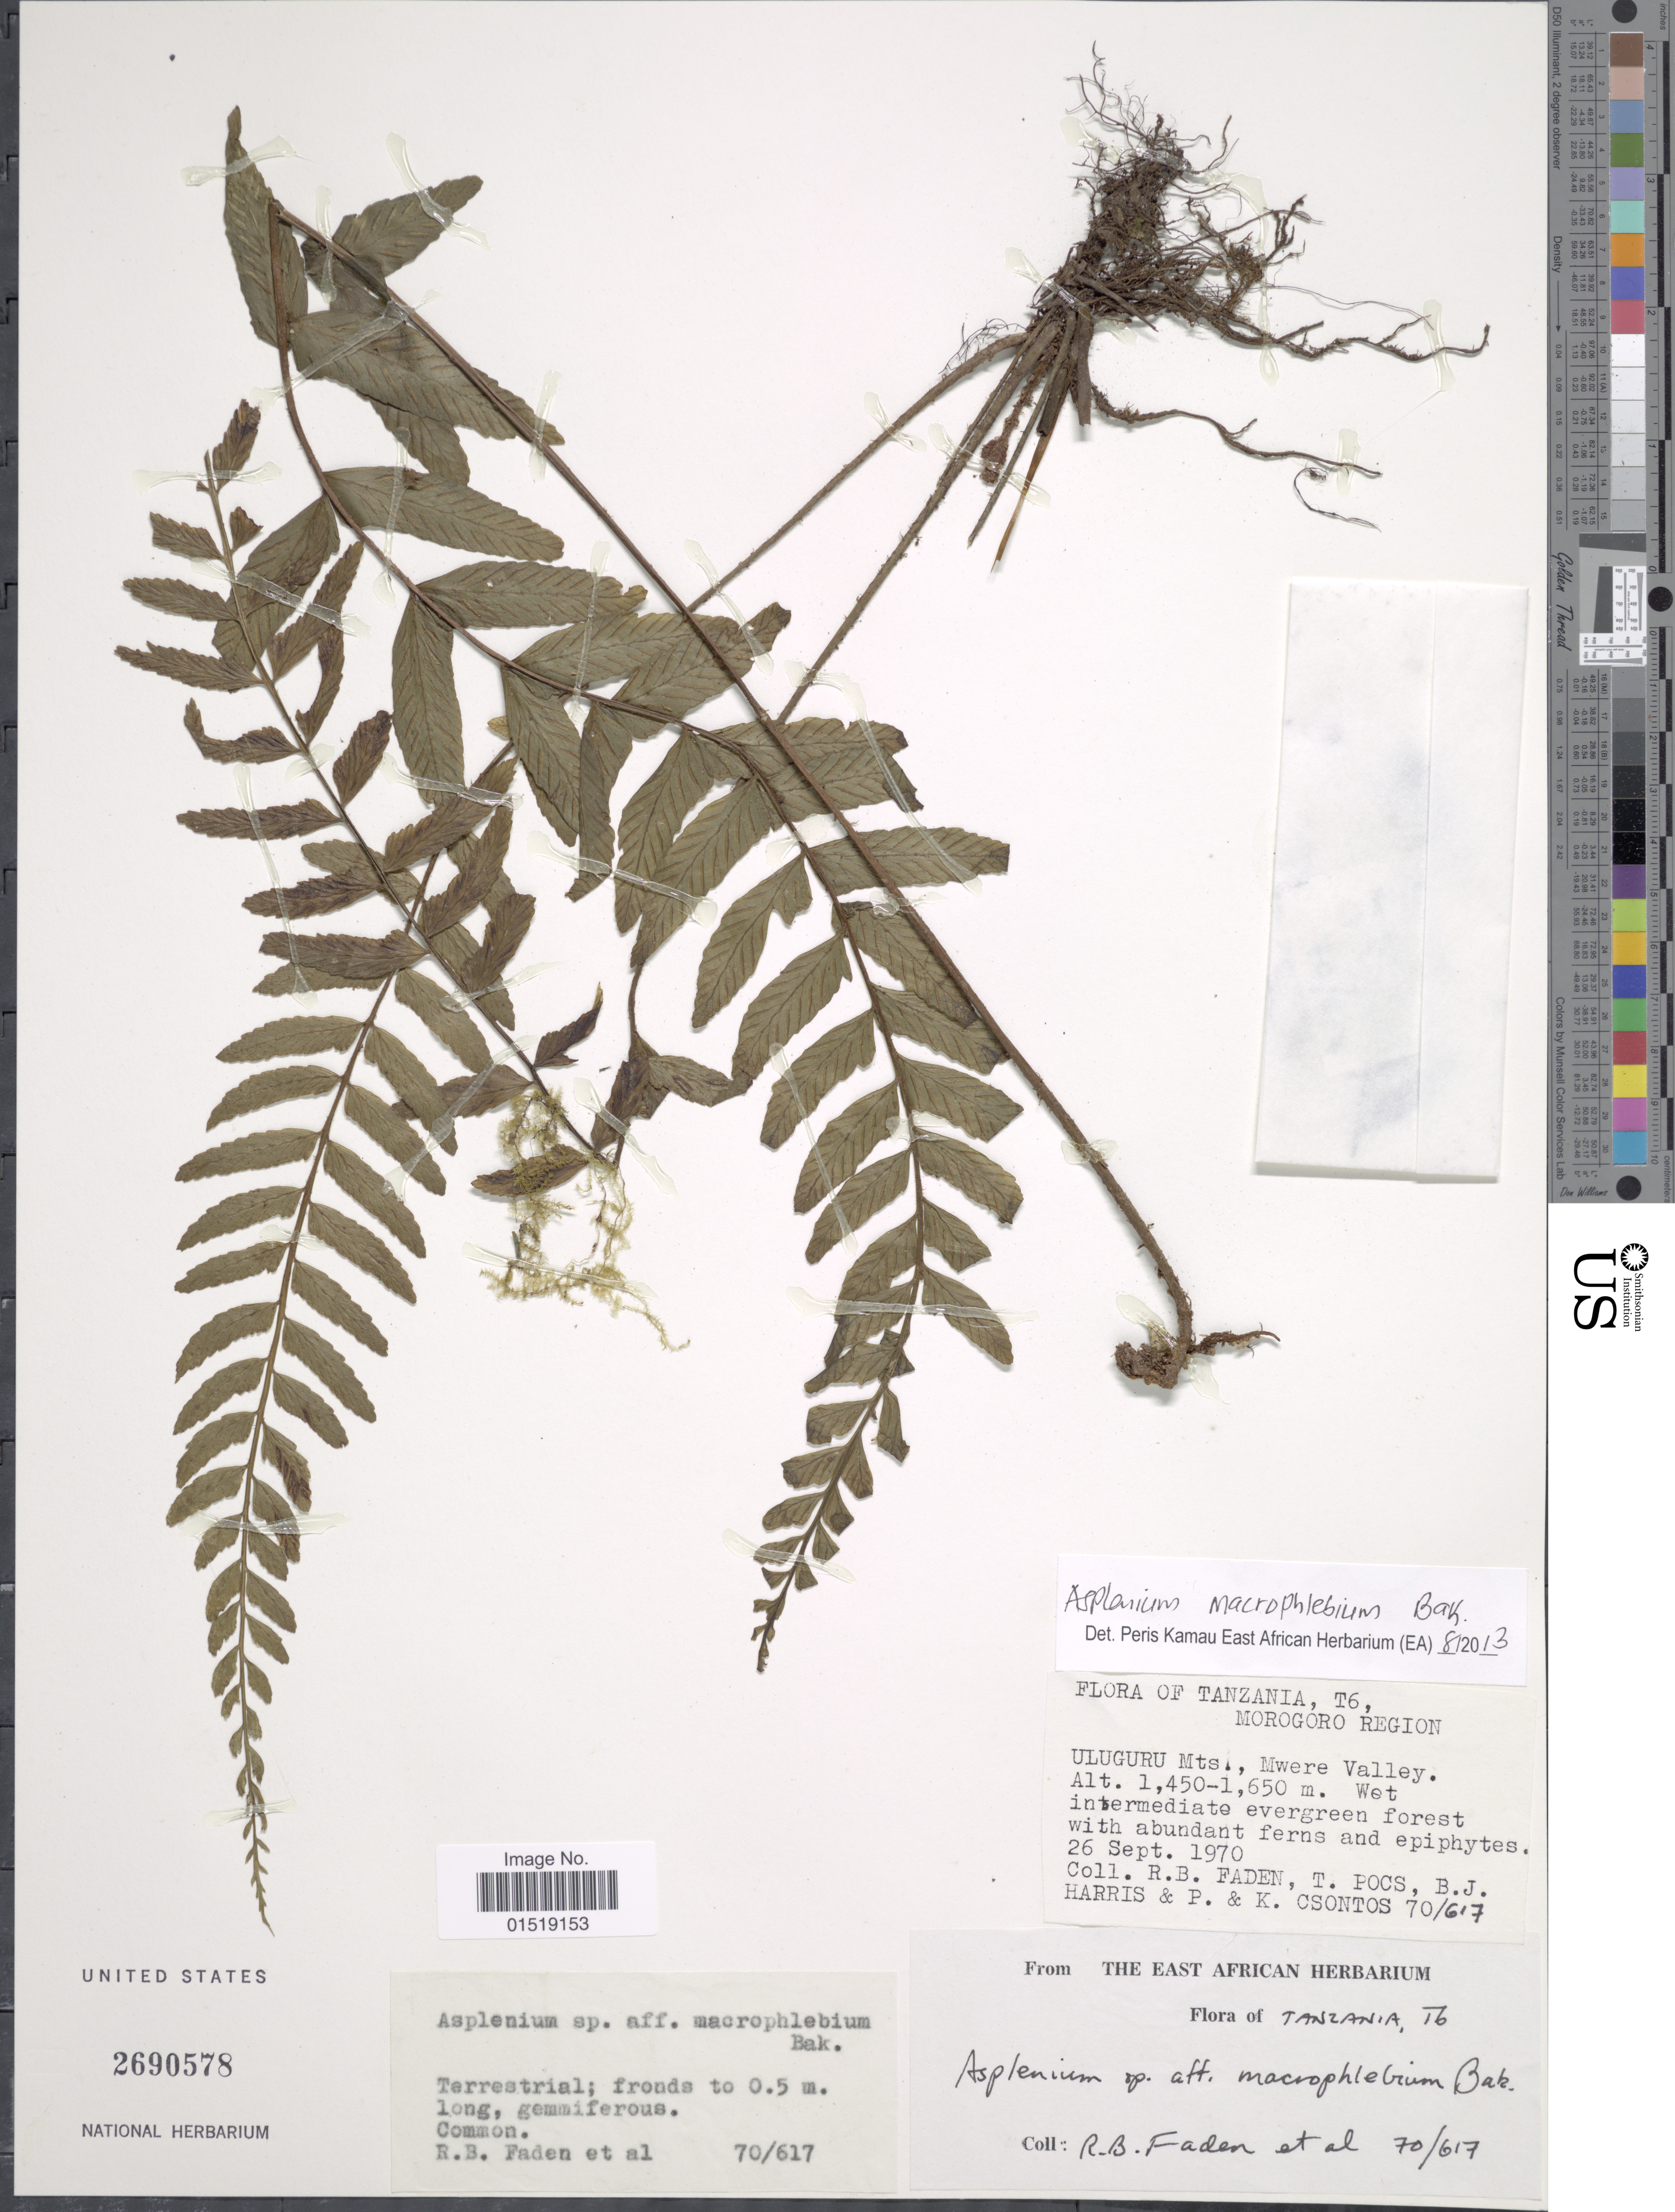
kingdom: Plantae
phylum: Tracheophyta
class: Polypodiopsida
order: Polypodiales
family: Aspleniaceae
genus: Asplenium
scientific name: Asplenium macrophlebium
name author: Baker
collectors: R. B. Faden, T. Pocs, B. J. Harris & K. Csontos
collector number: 70/617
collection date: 1970-09-26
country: Tanzania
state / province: Morogoro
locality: Tanzania, T6, Morogoro Region. Uluguru Mts., Mwere Valley.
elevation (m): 1450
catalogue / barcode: US 2690578